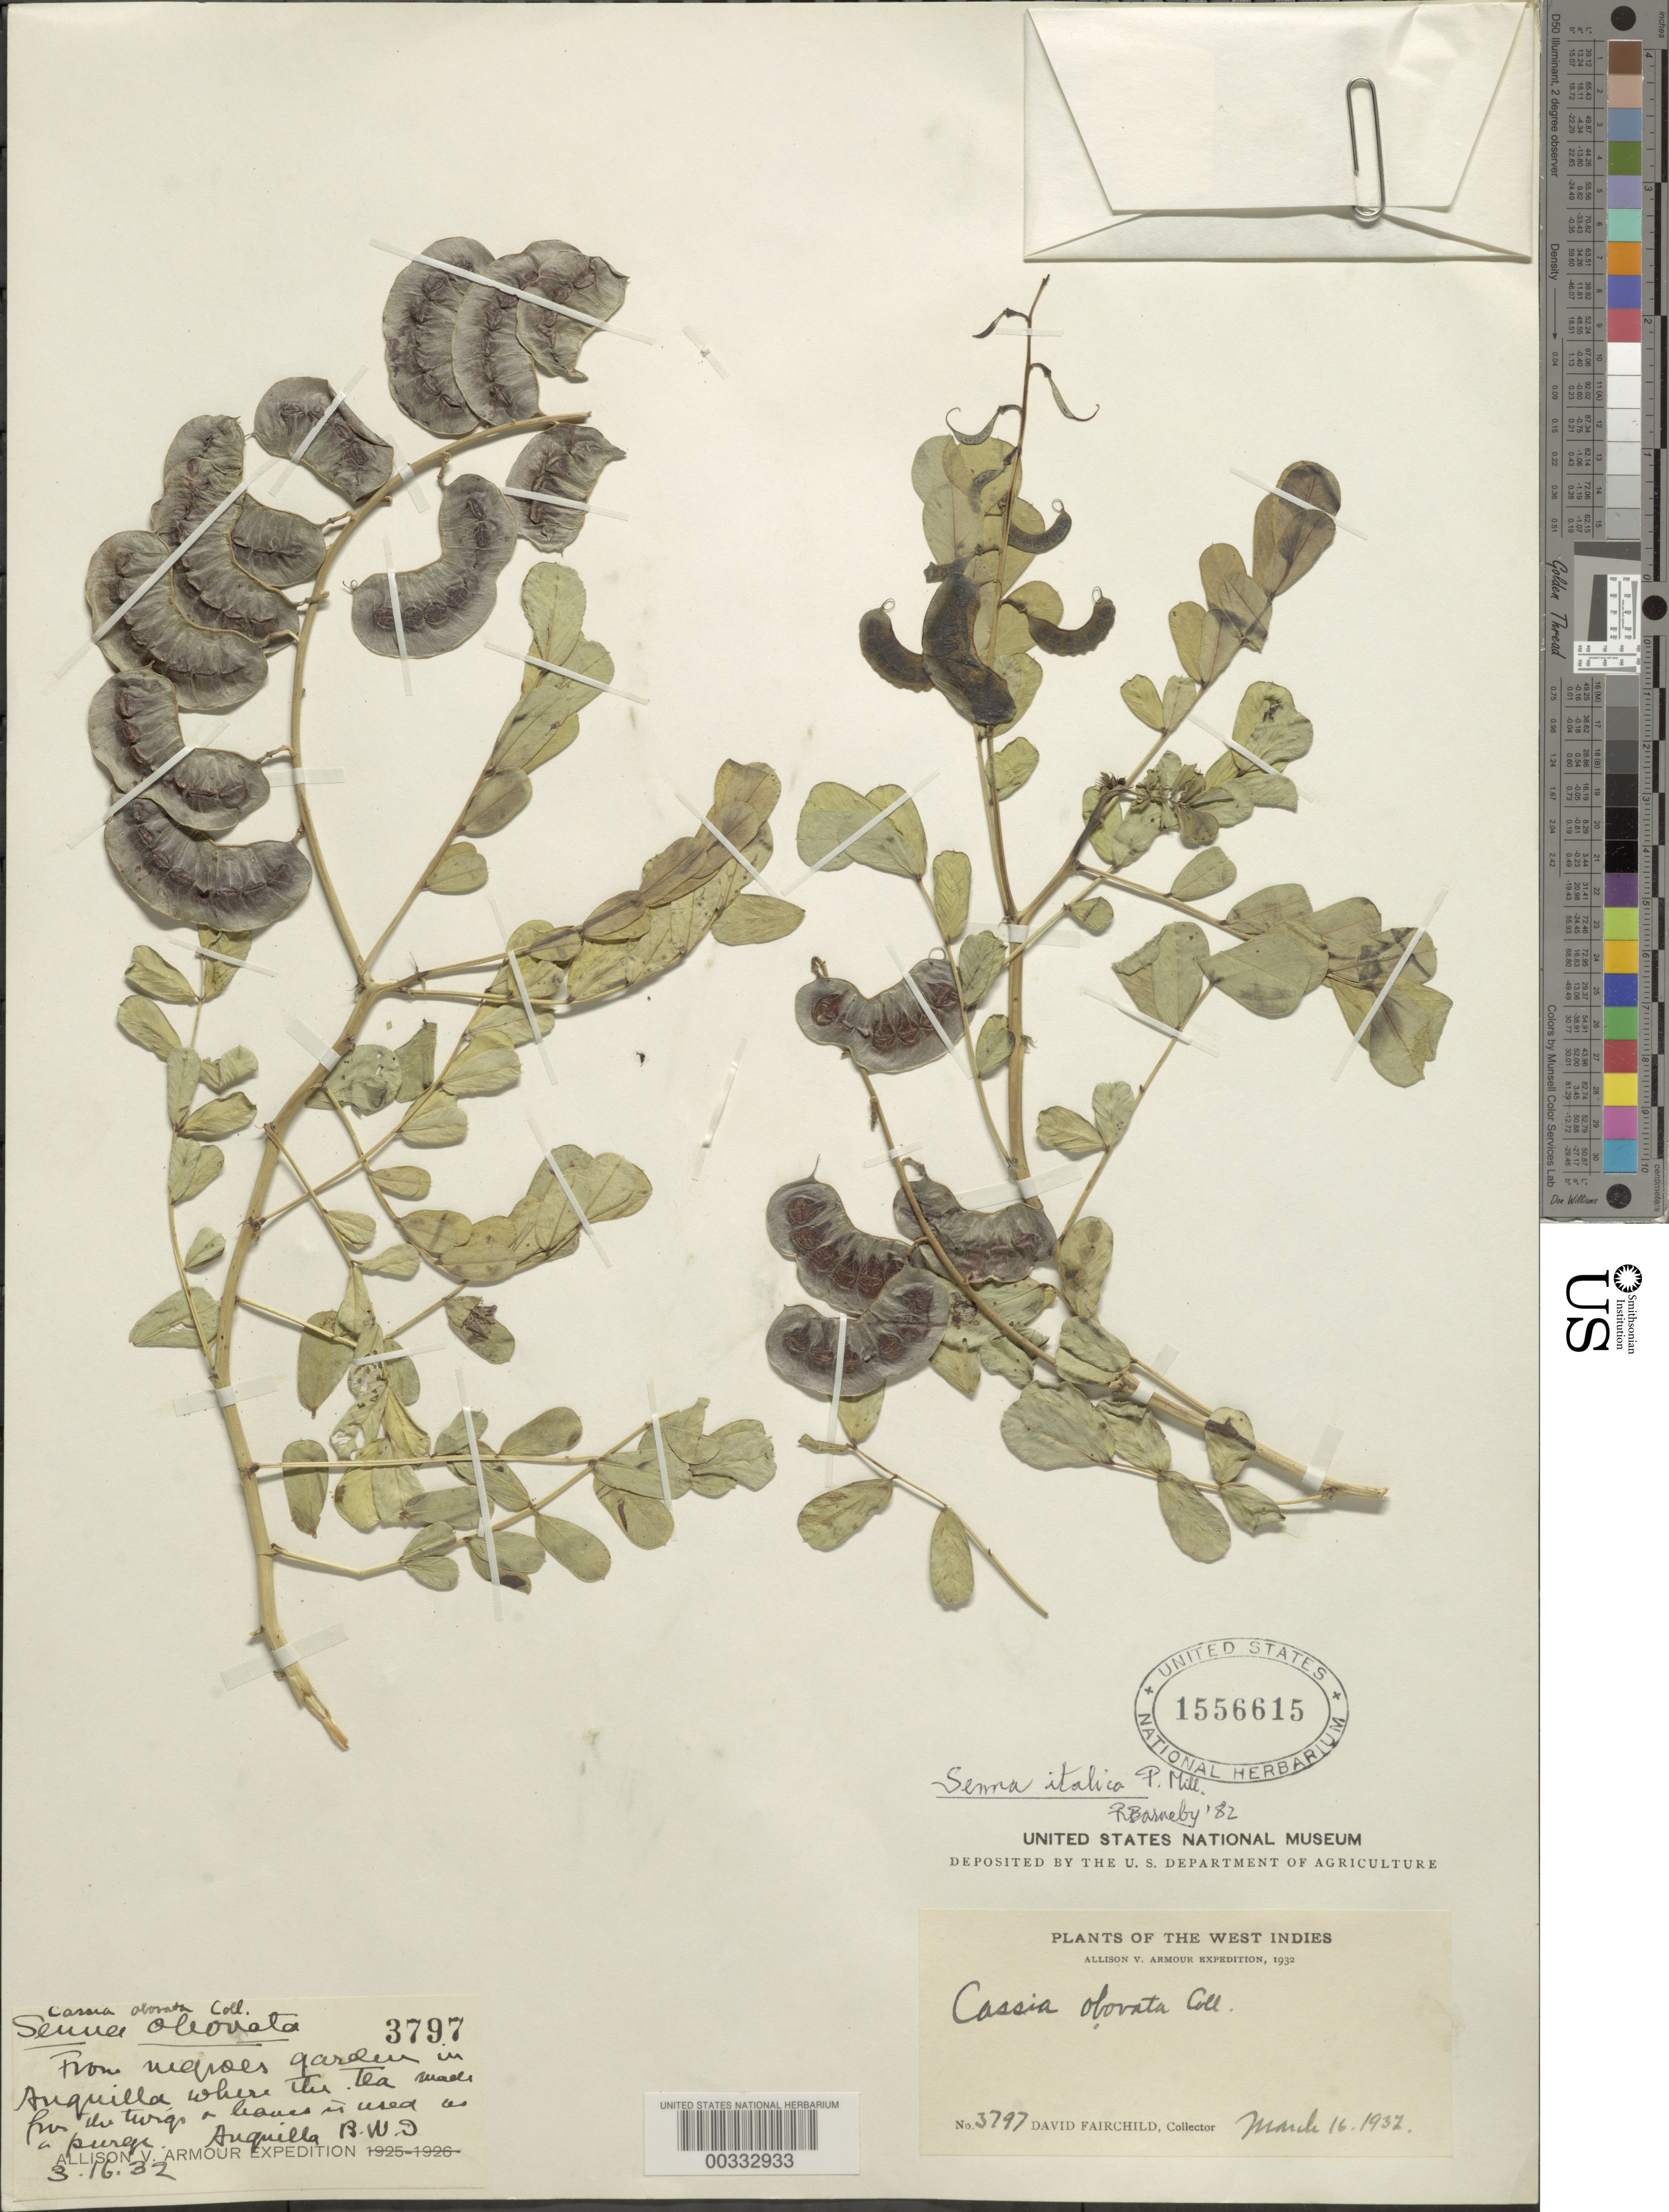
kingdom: Plantae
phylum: Tracheophyta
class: Magnoliopsida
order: Fabales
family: Fabaceae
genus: Senna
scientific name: Senna italica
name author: Mill.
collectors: D. Fairchild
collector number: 3797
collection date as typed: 16 Mar 1932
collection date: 1932-03-16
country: Anguilla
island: Anguilla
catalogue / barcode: US 1556615